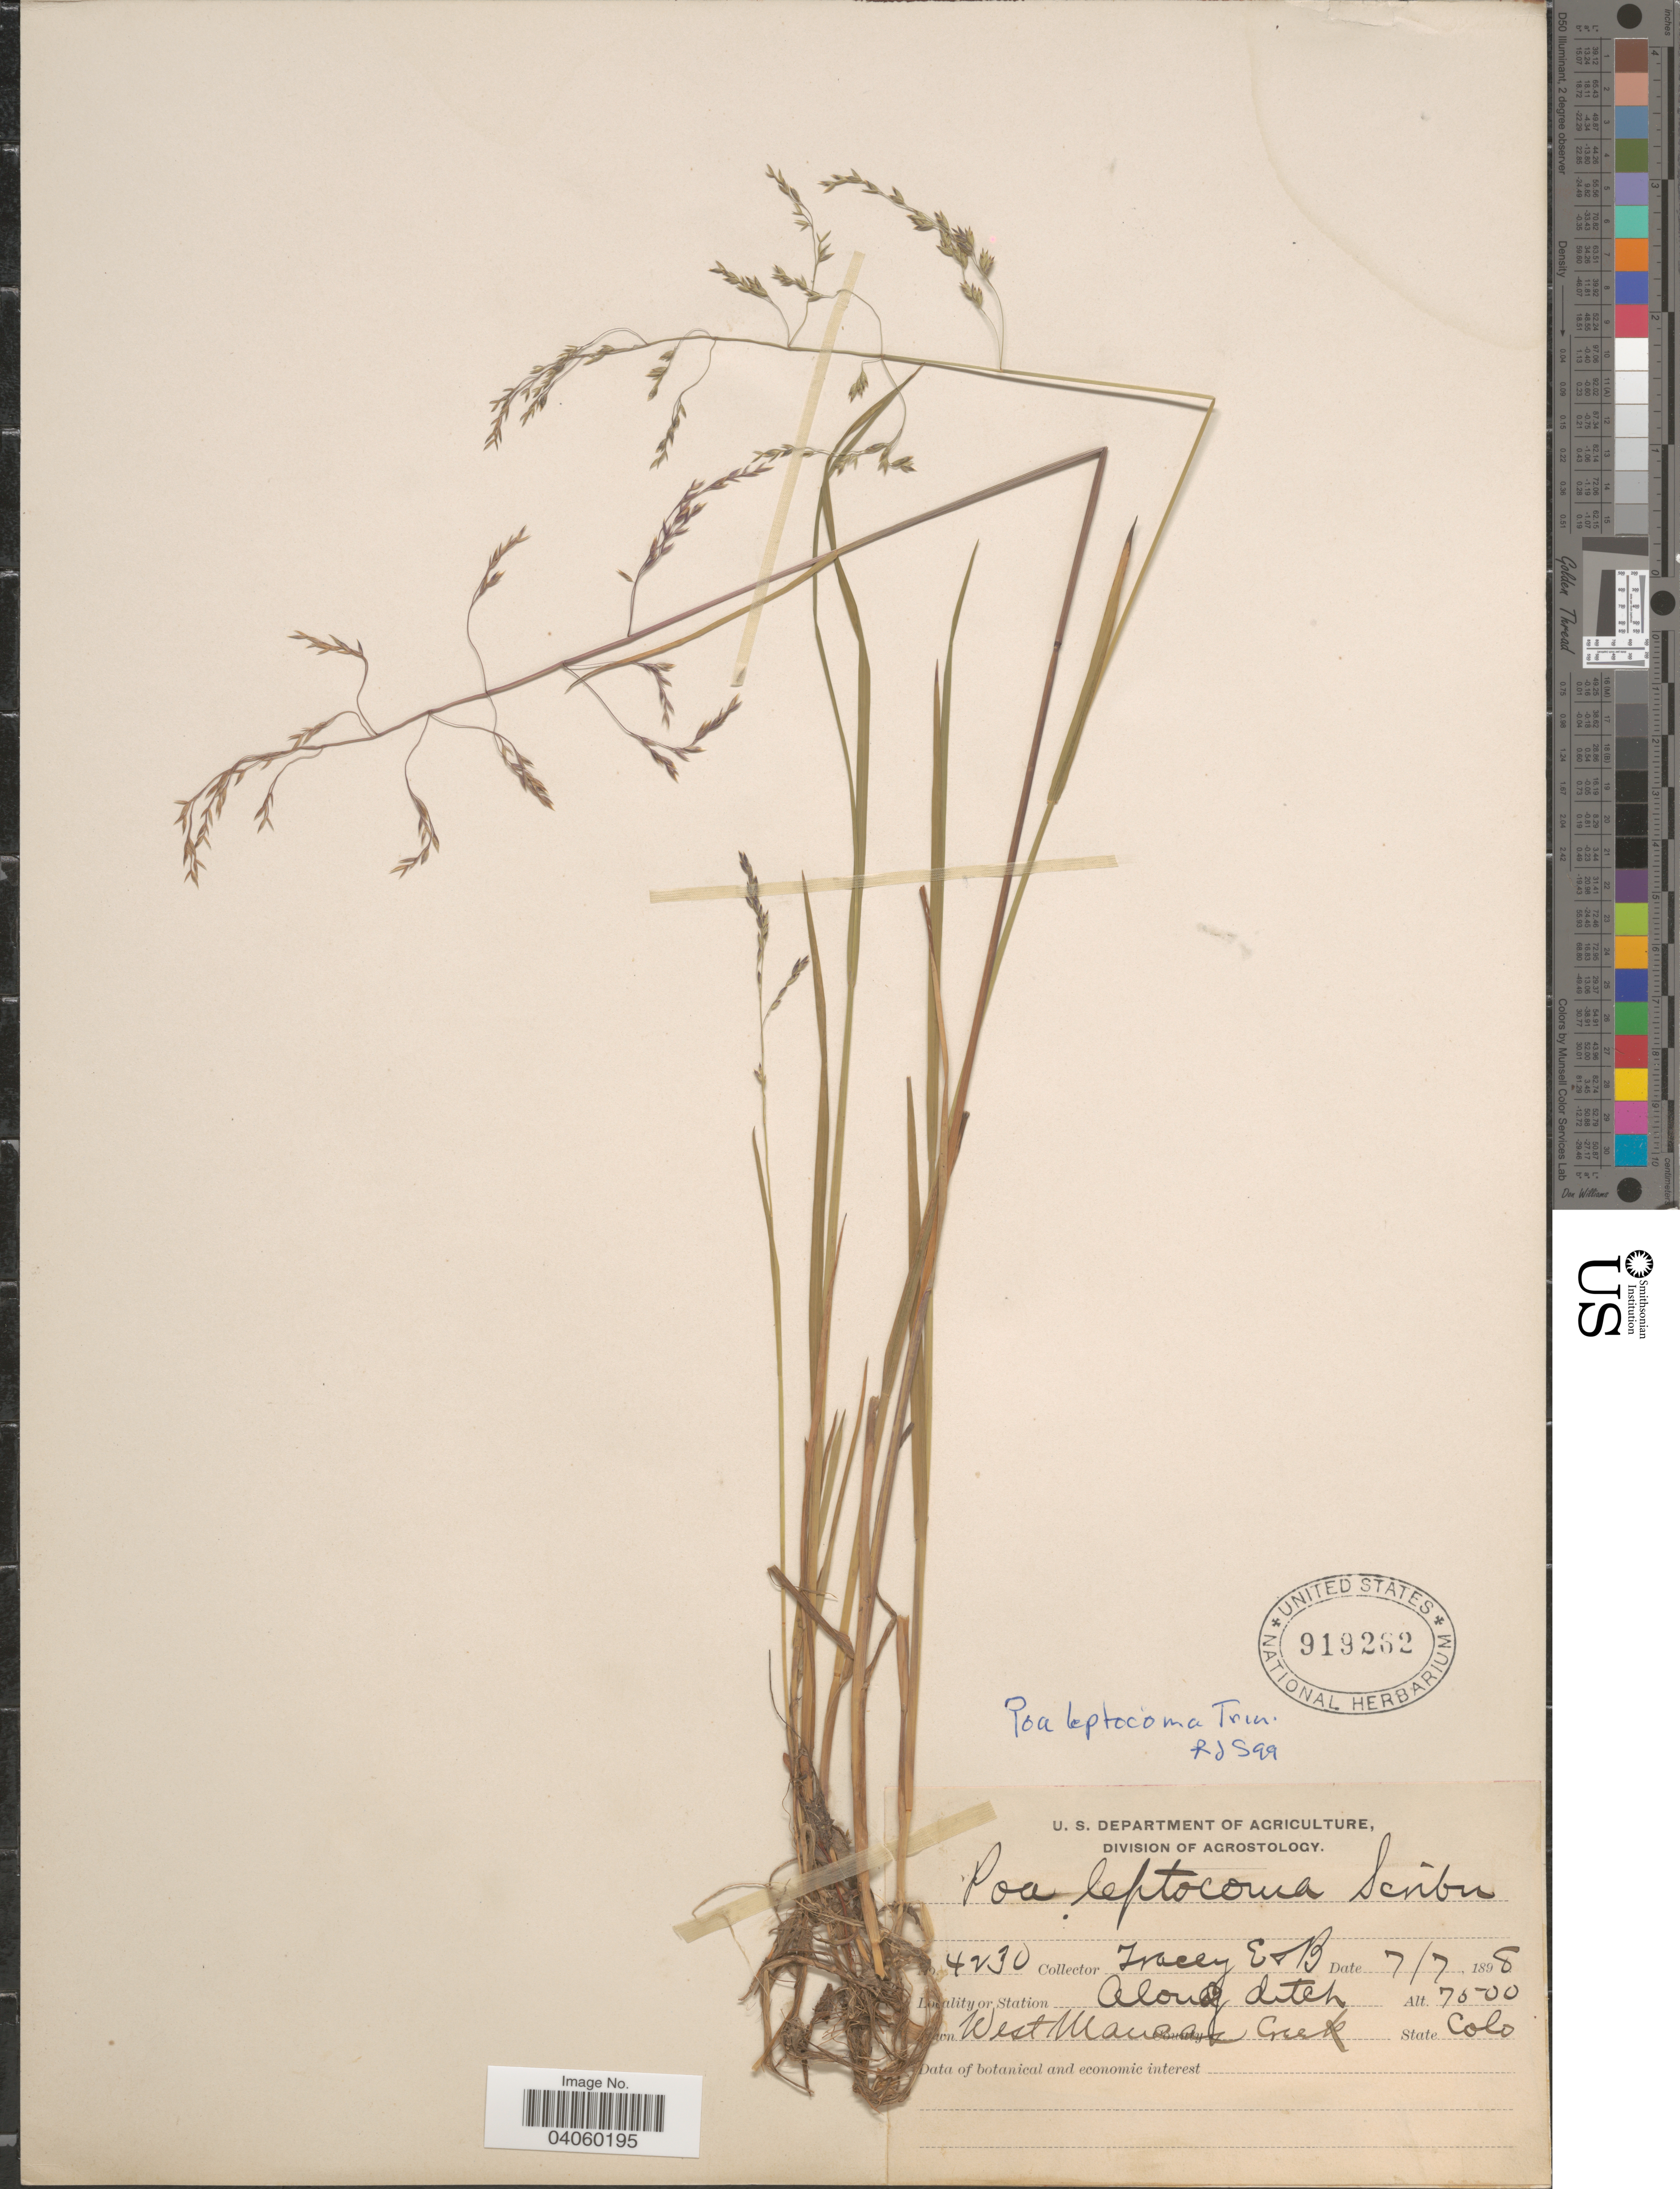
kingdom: Plantae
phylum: Tracheophyta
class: Liliopsida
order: Poales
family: Poaceae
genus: Poa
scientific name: Poa leptocoma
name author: Trin.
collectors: E. Tracey & B. Tracey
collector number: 4230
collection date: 1898-07-07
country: United States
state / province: Colorado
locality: Station Along ditch. Town West Mancos Creek.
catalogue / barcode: US 919262